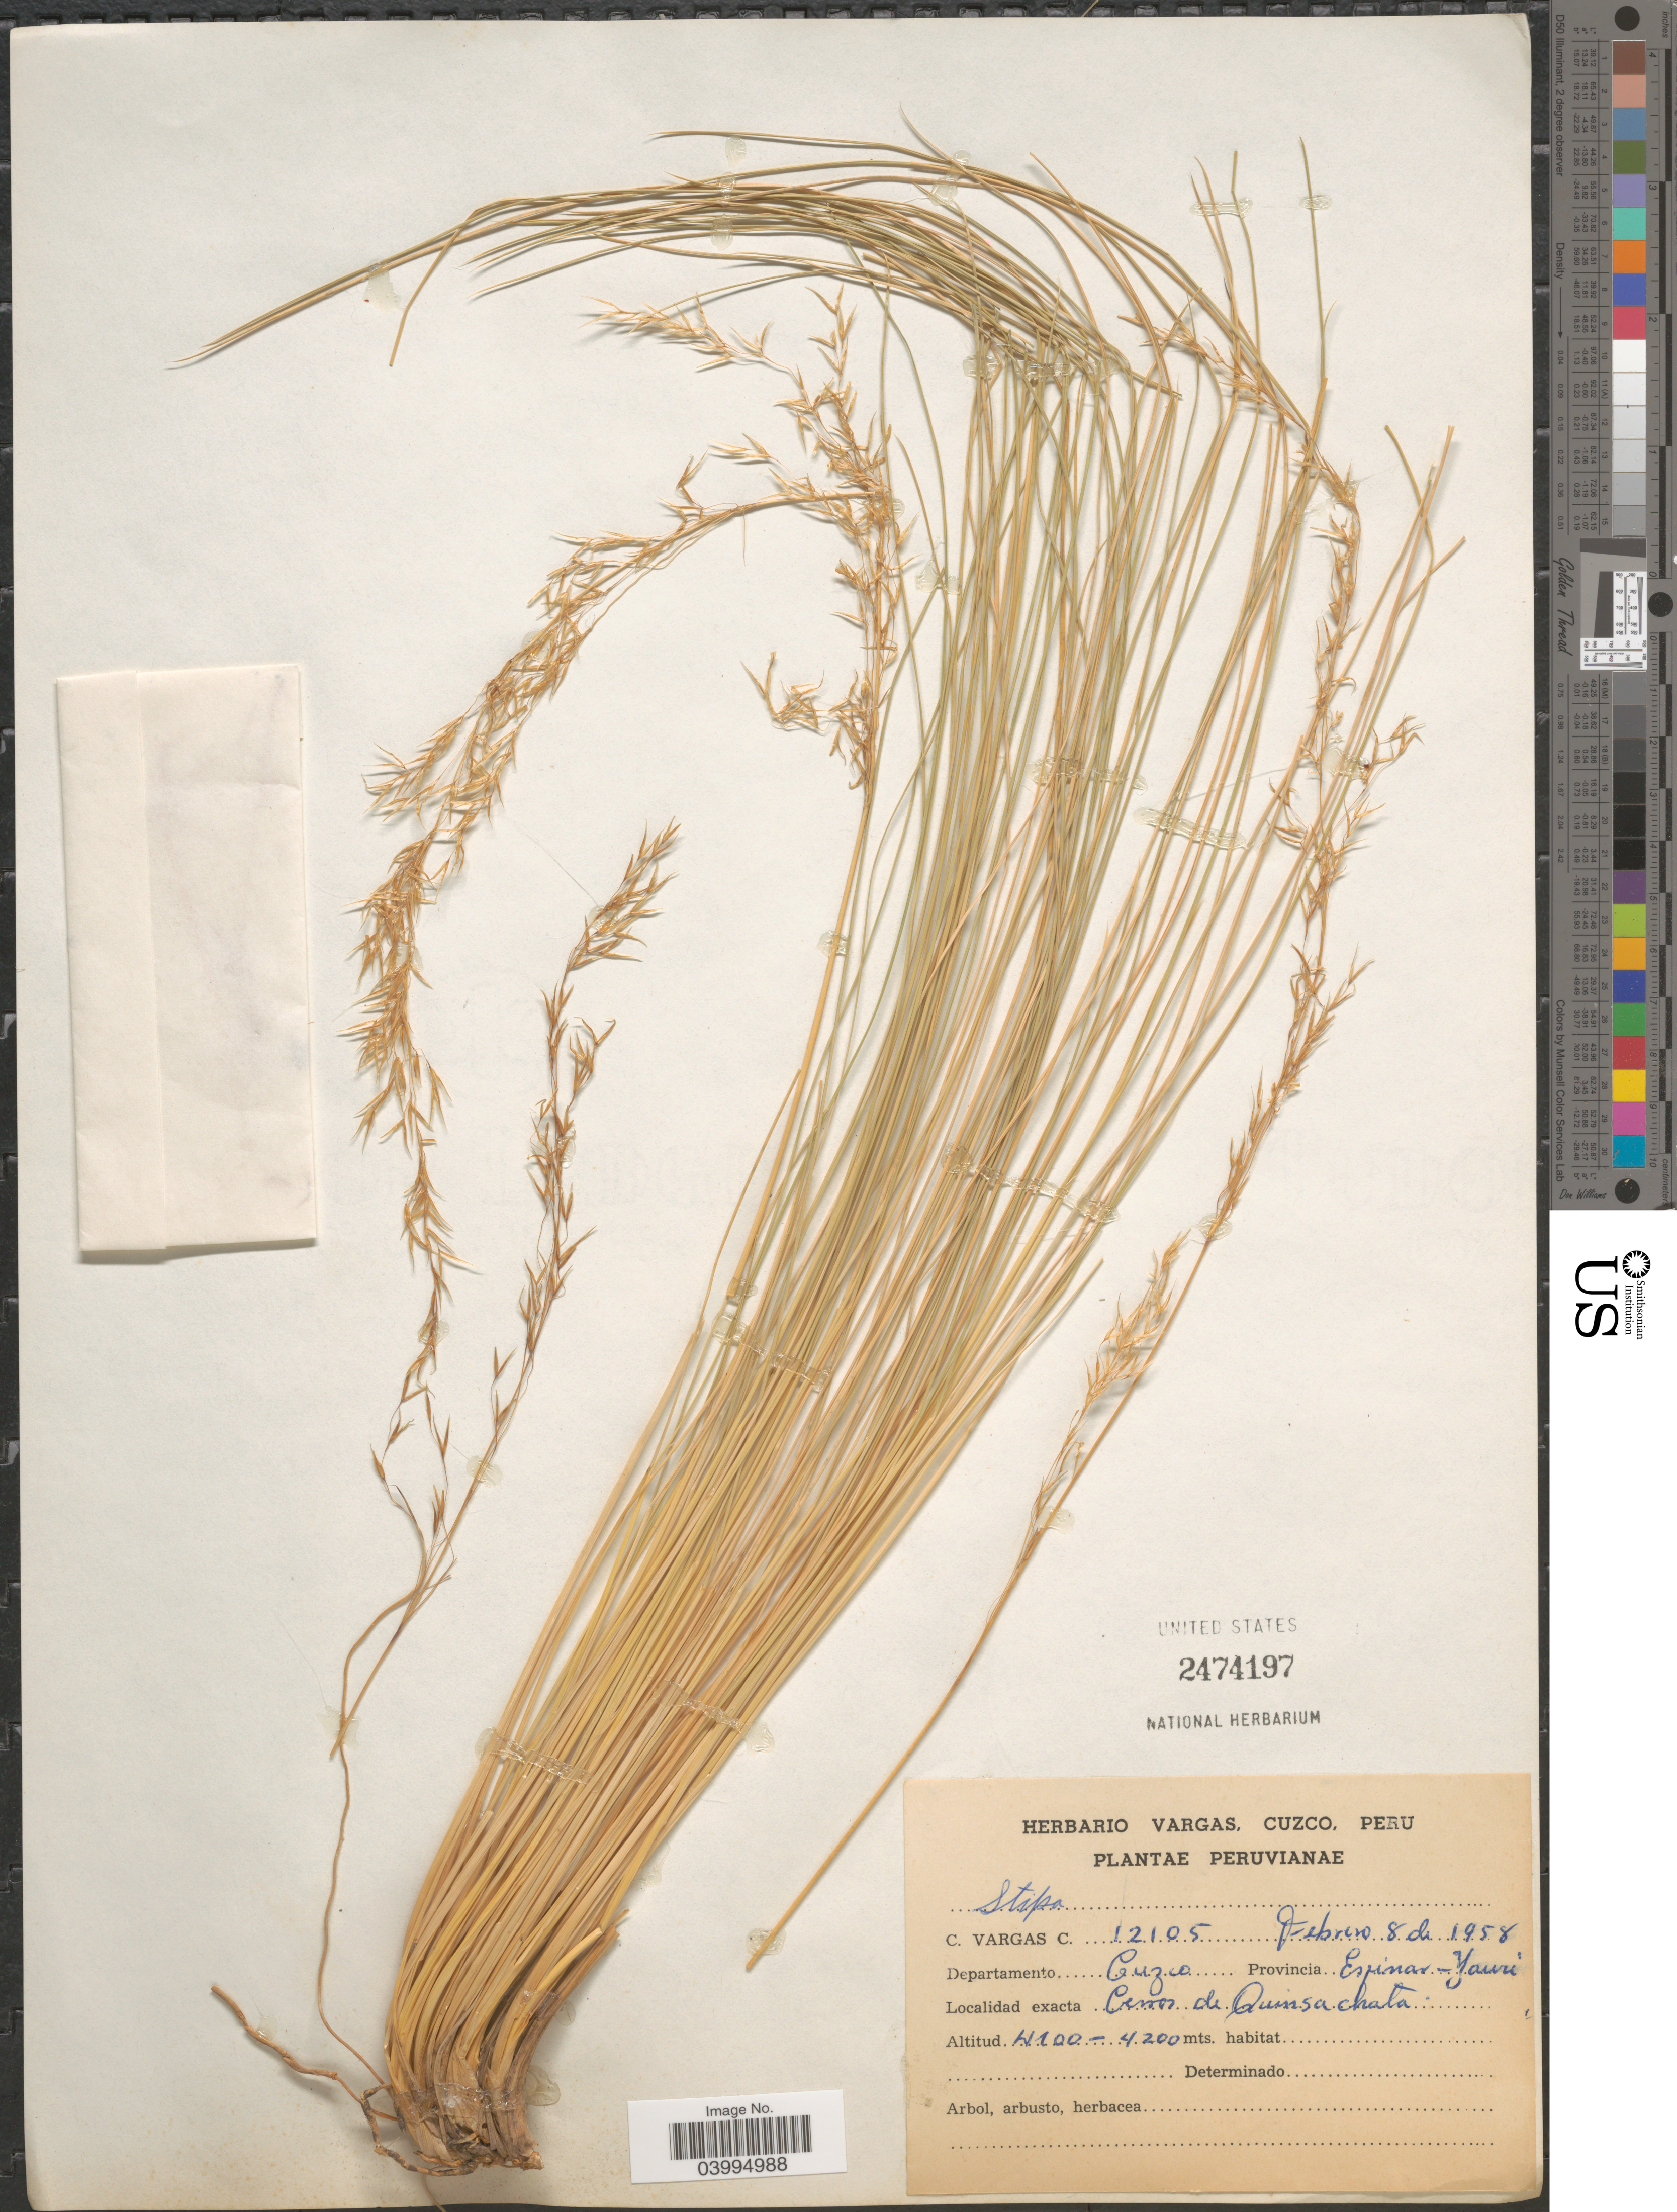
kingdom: Plantae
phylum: Tracheophyta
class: Liliopsida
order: Poales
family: Poaceae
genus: Stipa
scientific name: Stipa sp.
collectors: C. Vargas Calderón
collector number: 12105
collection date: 1958-02-08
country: Peru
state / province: Cusco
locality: Departamento Cuzco. Provincia Espinar-Yauri. Cerros de Quinsachata.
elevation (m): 4100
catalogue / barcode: US 2474197